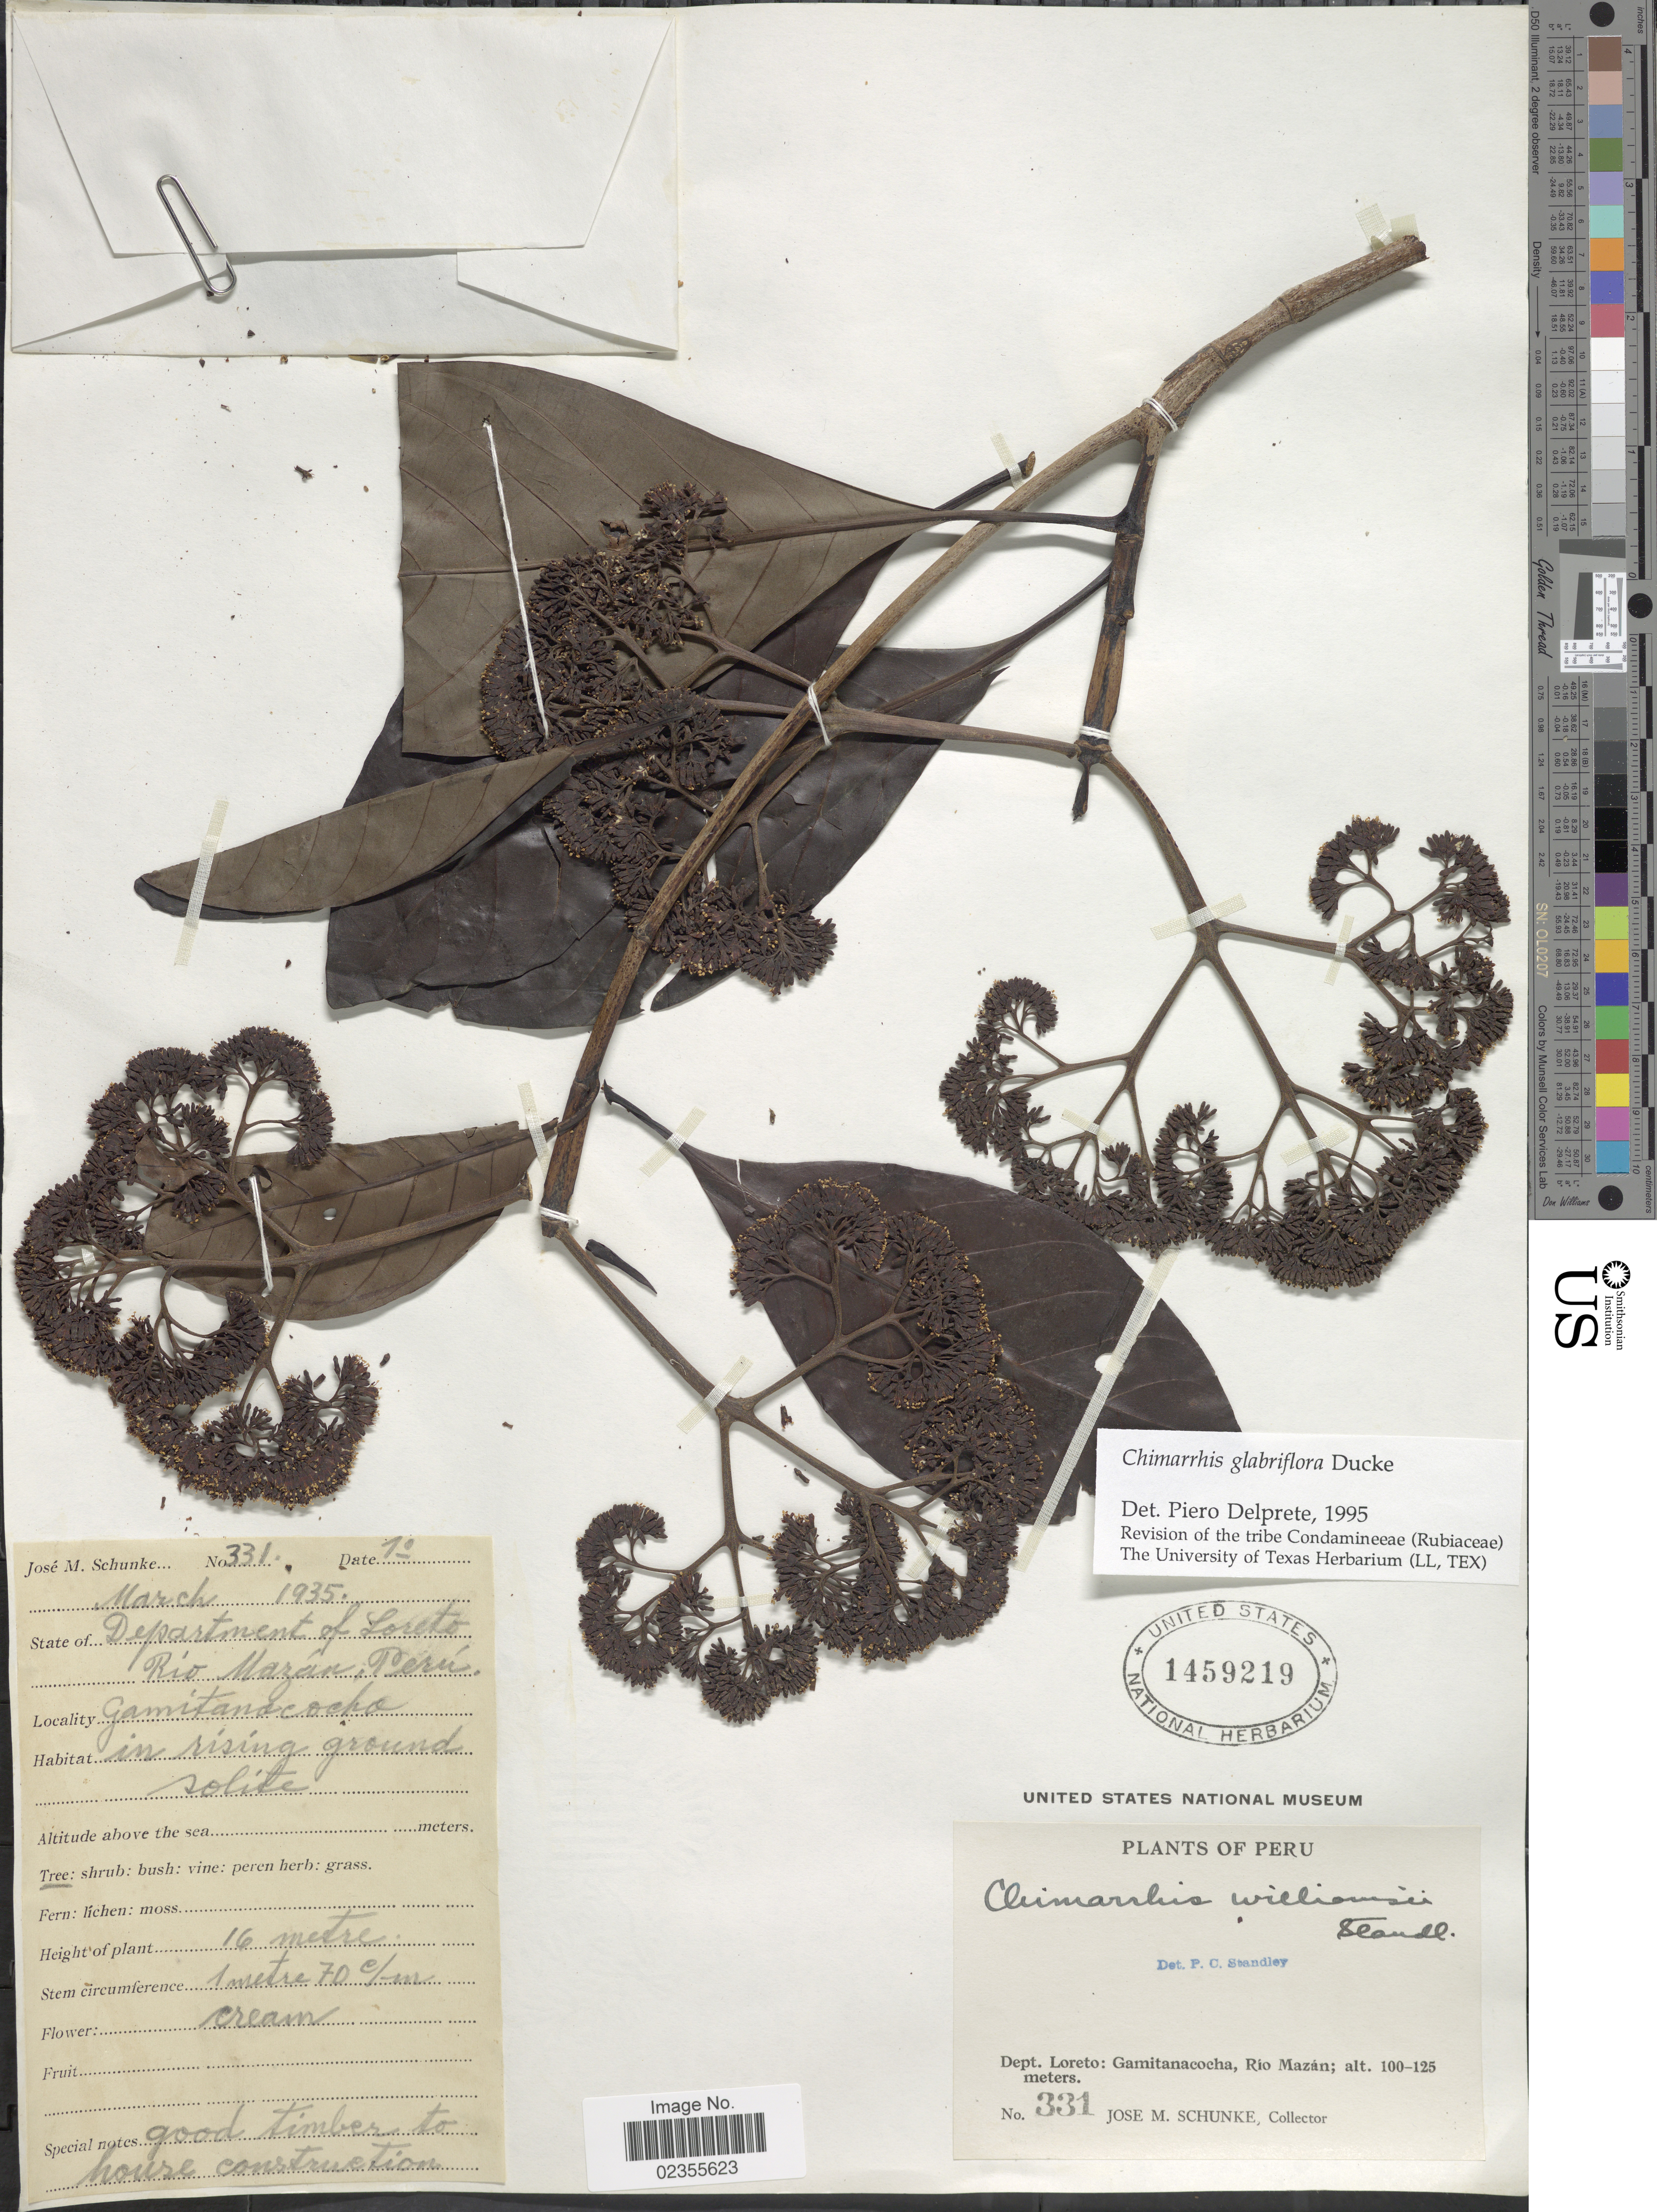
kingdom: Plantae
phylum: Tracheophyta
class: Magnoliopsida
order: Gentianales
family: Rubiaceae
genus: Chimarrhis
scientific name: Chimarrhis glabriflora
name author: Ducke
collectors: J. M. Schunke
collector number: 331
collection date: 1935-03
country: Peru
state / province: Loreto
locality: Gamitanacocha, Rio Mazan.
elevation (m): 100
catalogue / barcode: US 1459219